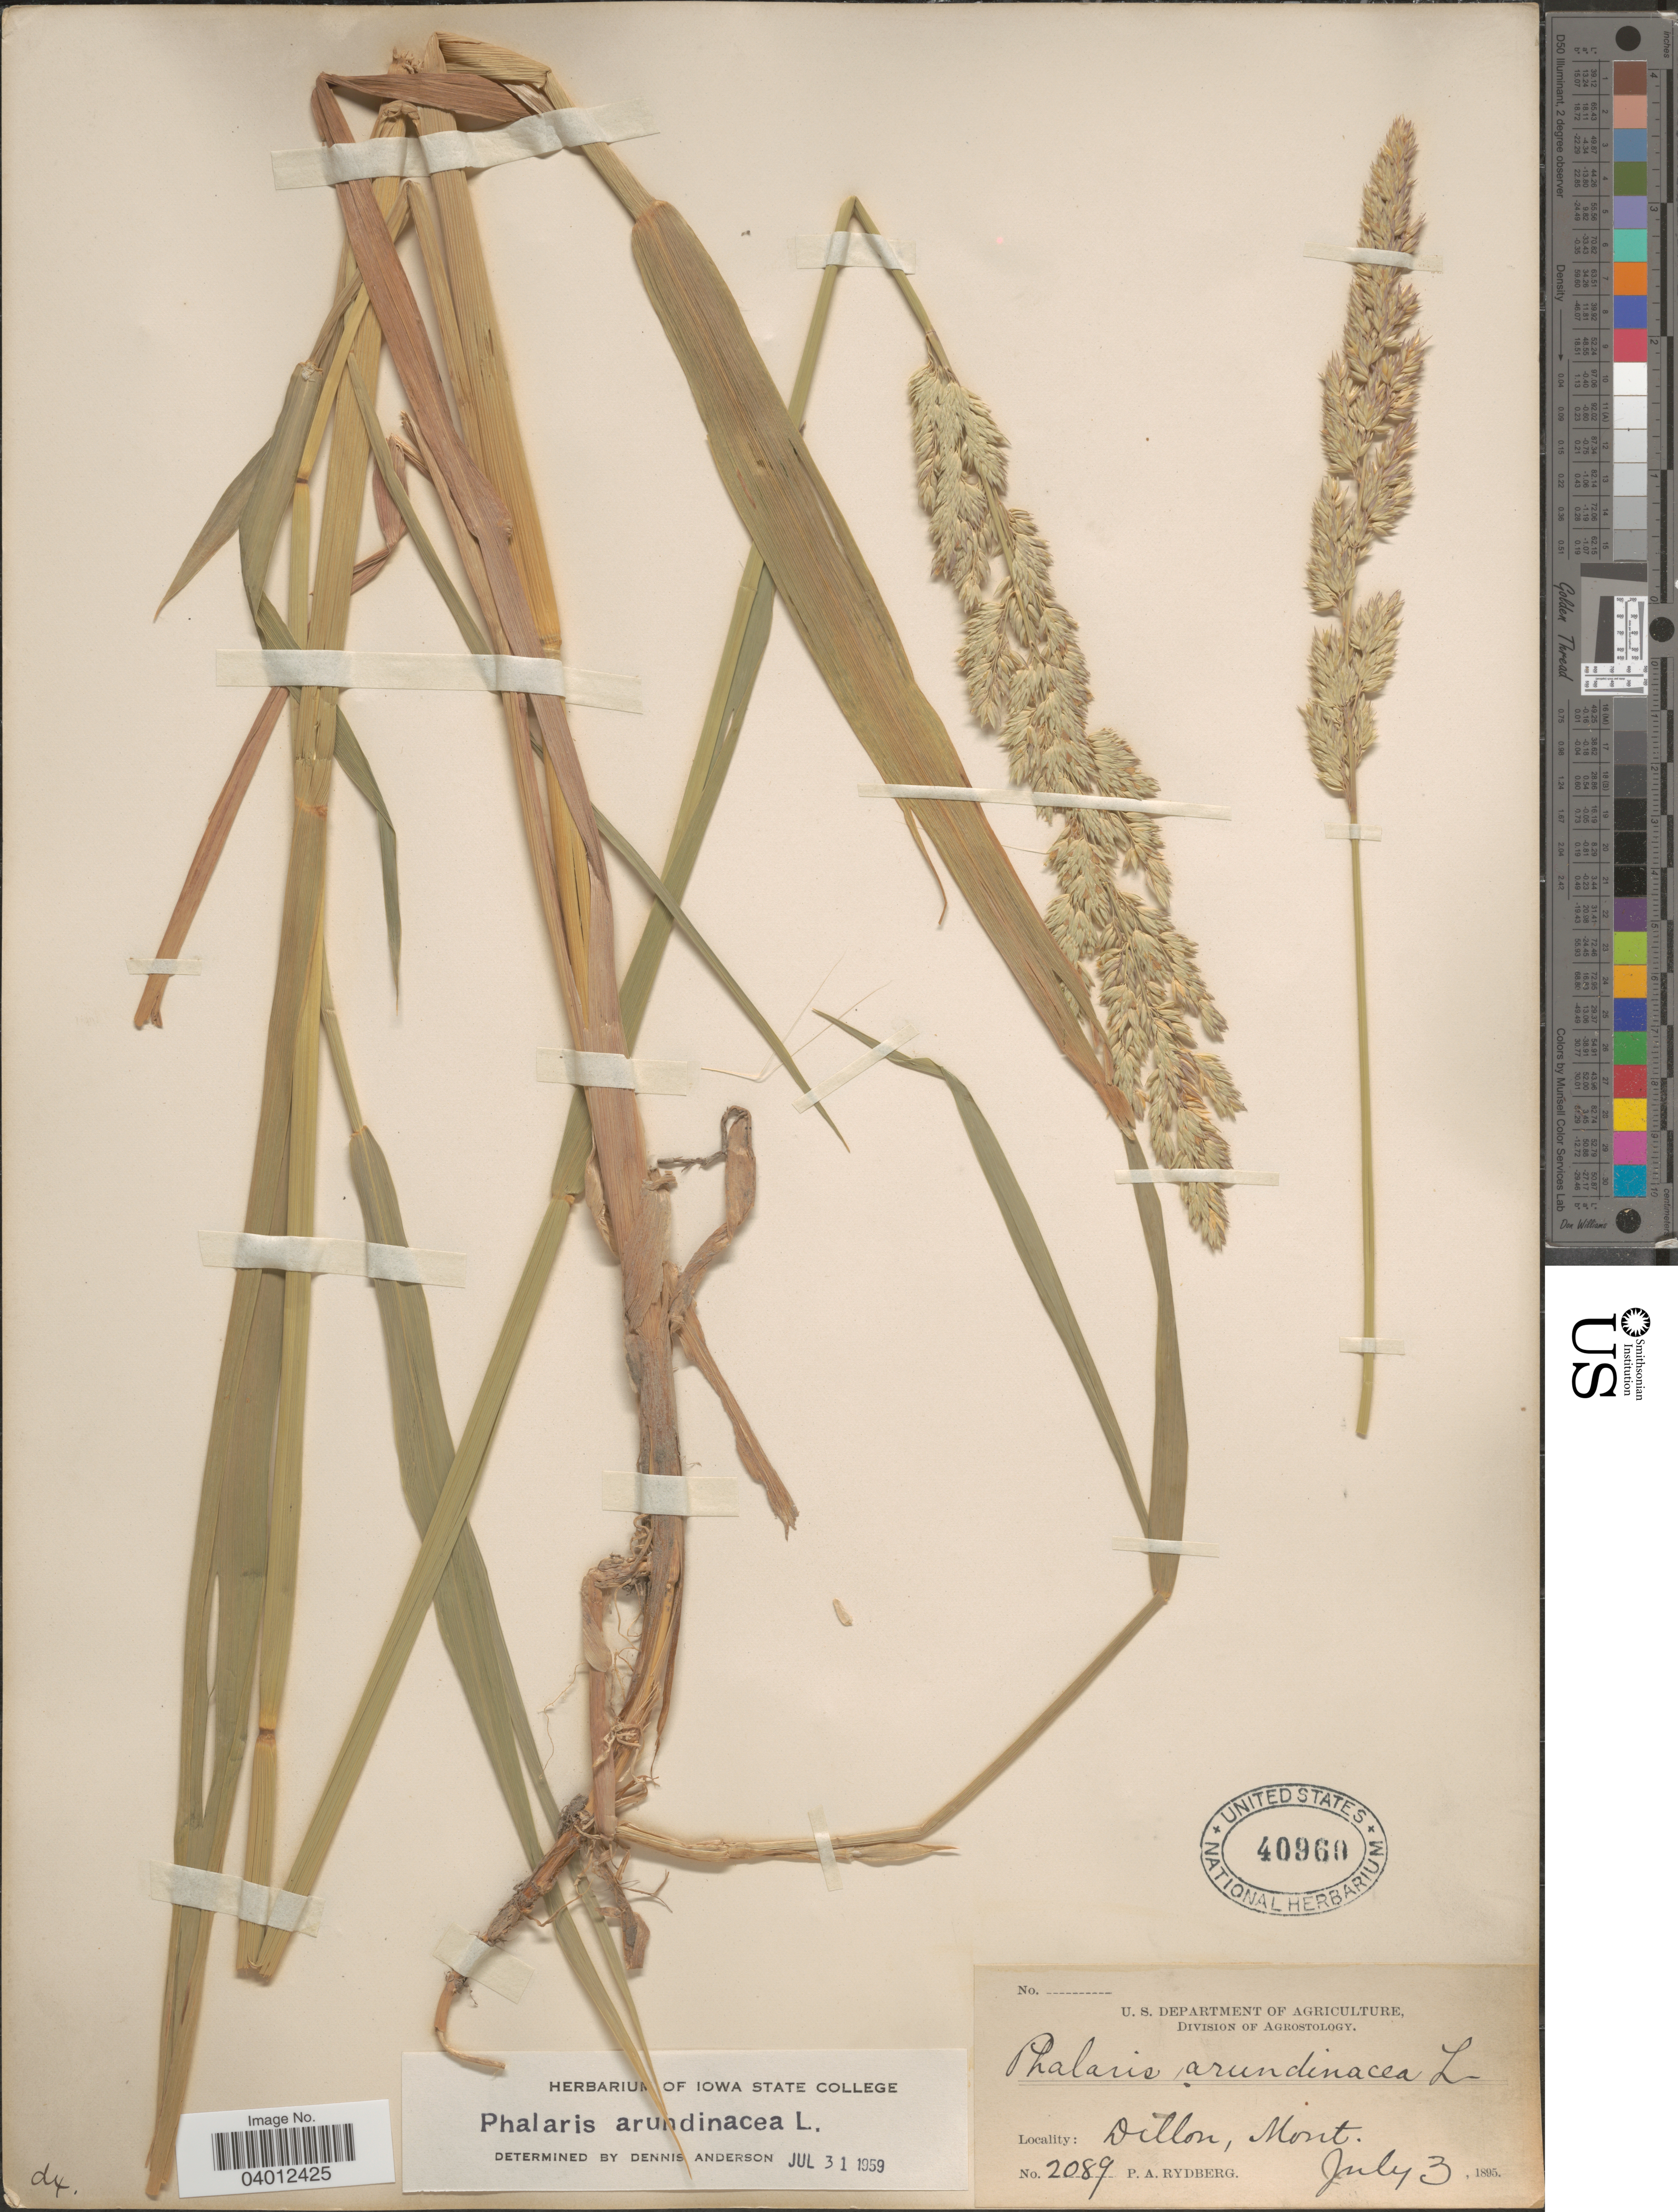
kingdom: Plantae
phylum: Tracheophyta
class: Liliopsida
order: Poales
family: Poaceae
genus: Phalaris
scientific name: Phalaris arundinacea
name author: L.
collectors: P. A. Rydberg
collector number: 2089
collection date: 1895-07-03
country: United States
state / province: Montana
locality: Dillon.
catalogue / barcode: US 40960